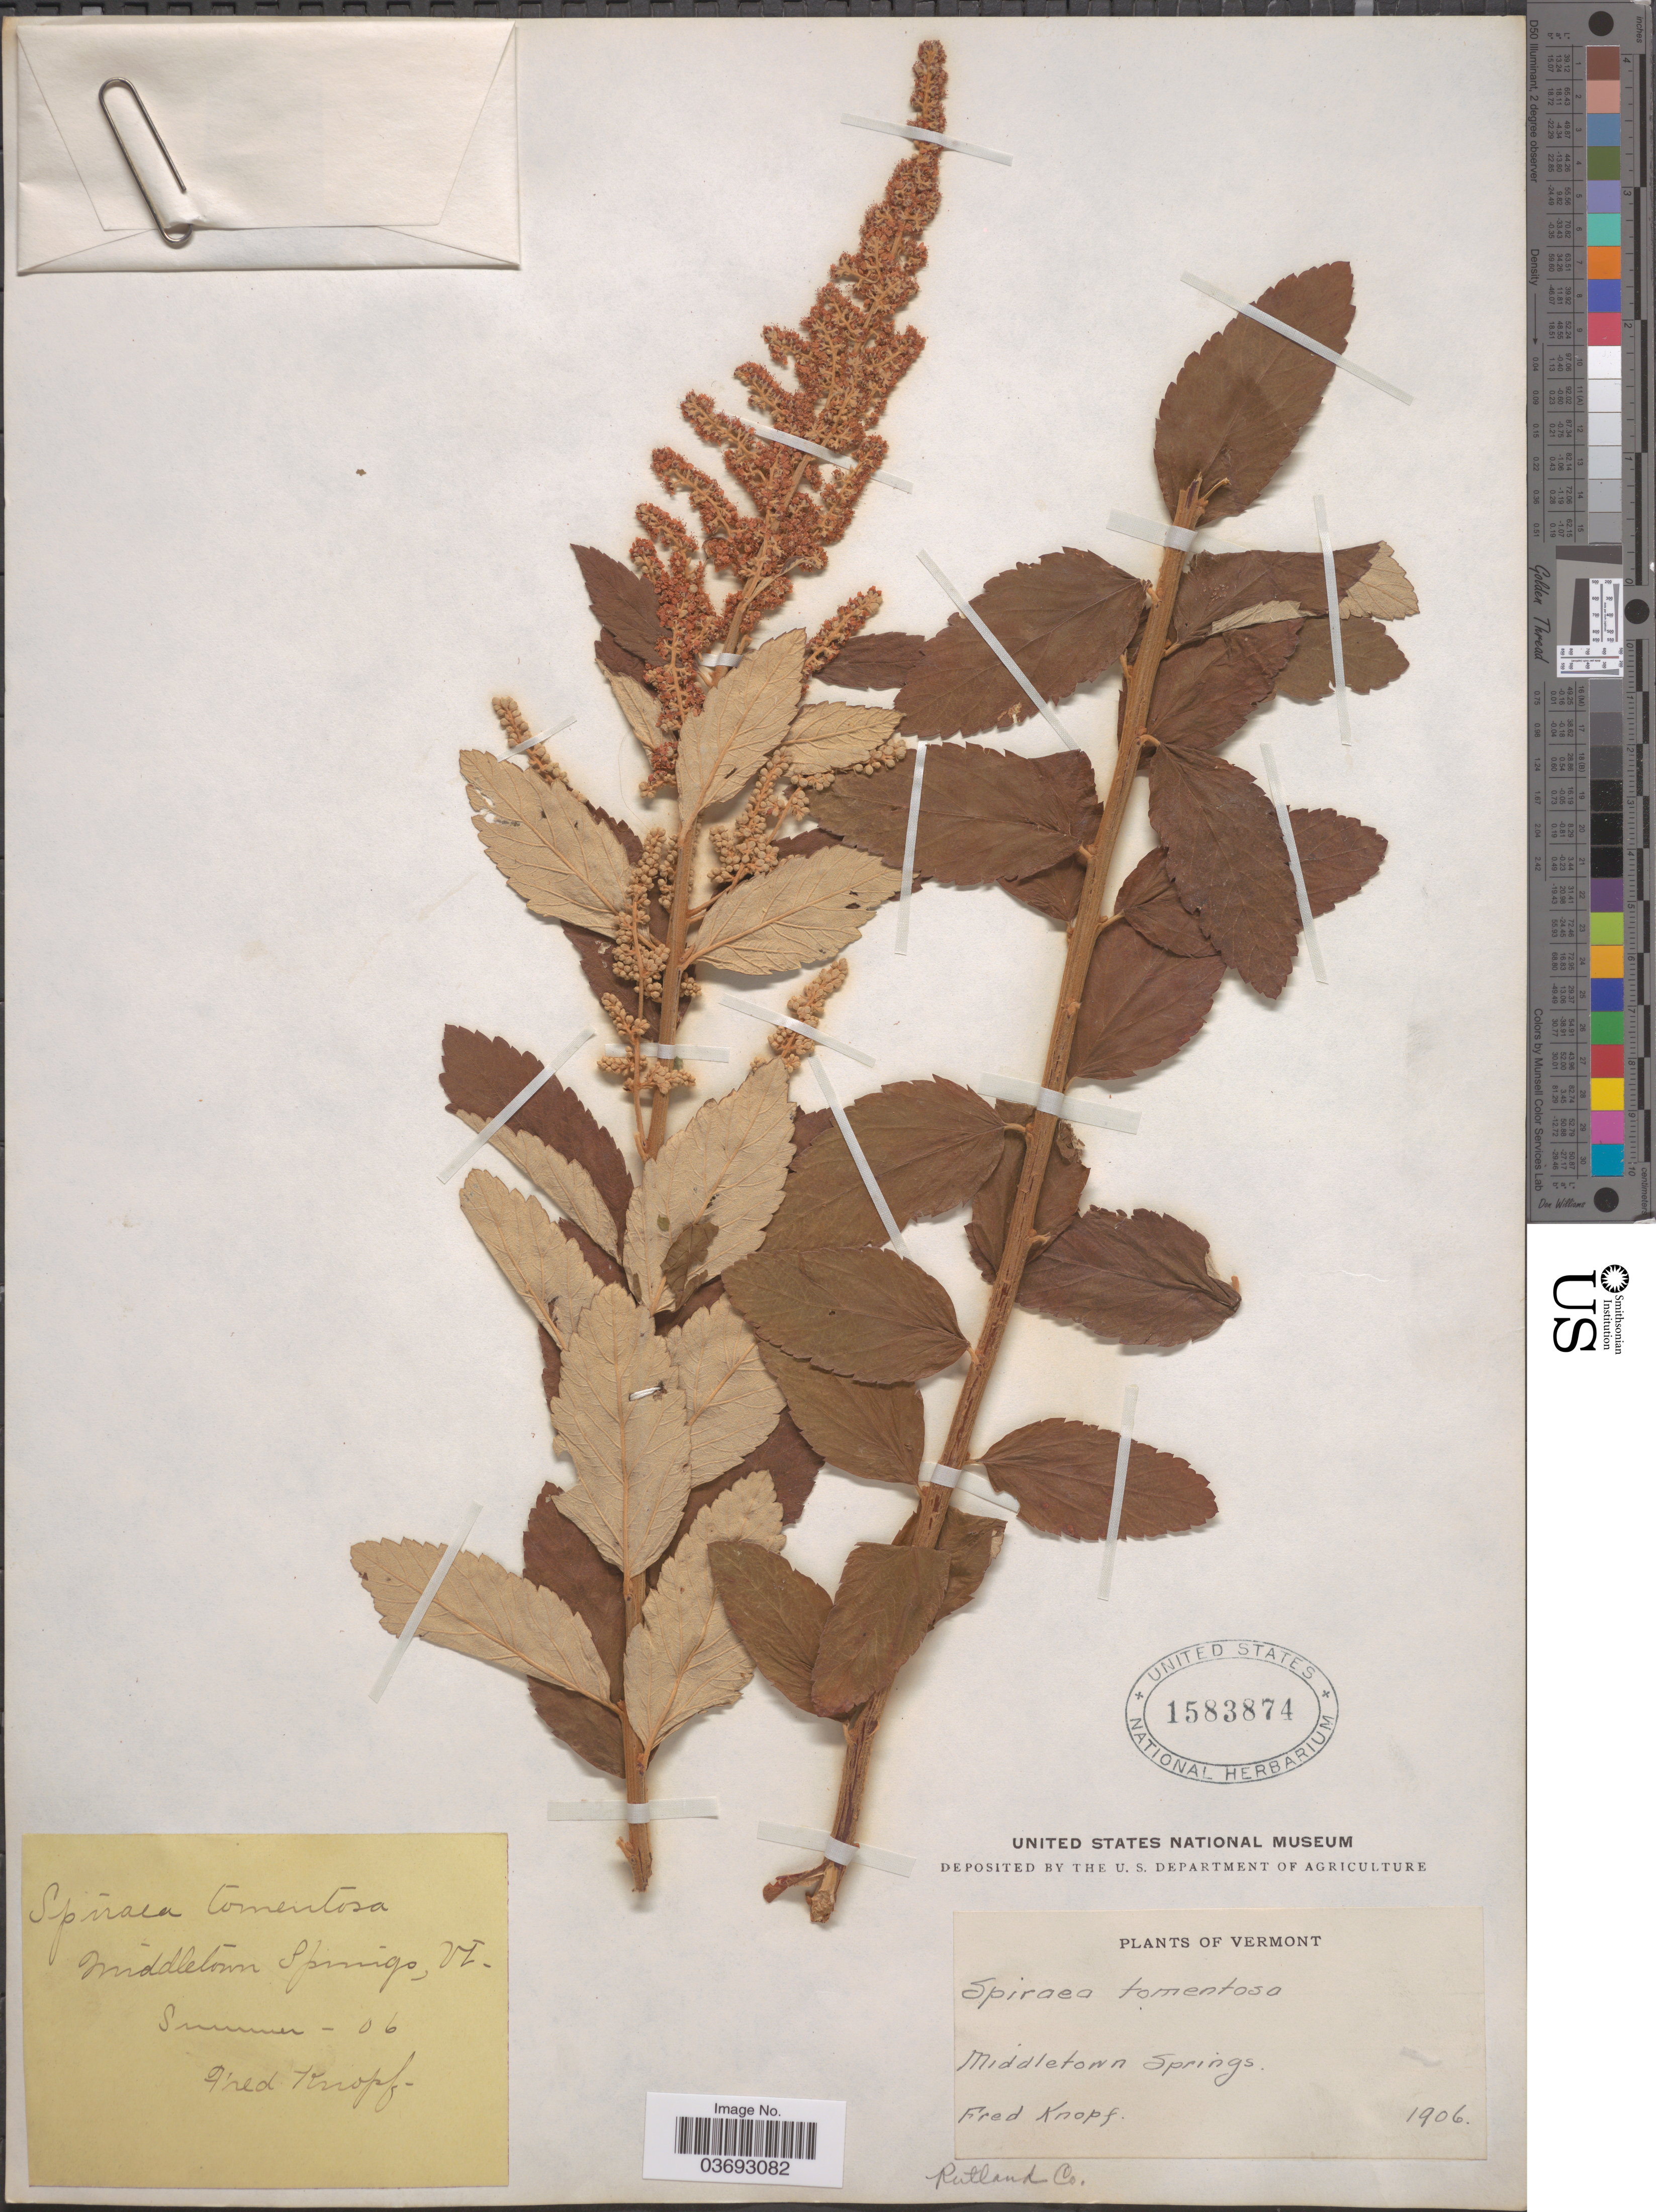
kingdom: Plantae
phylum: Tracheophyta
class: Magnoliopsida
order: Rosales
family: Rosaceae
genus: Spiraea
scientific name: Spiraea tomentosa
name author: L.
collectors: F. Knopf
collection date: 1906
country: United States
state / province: Vermont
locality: Middletown Springs. Rutland Co.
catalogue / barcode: US 1583874